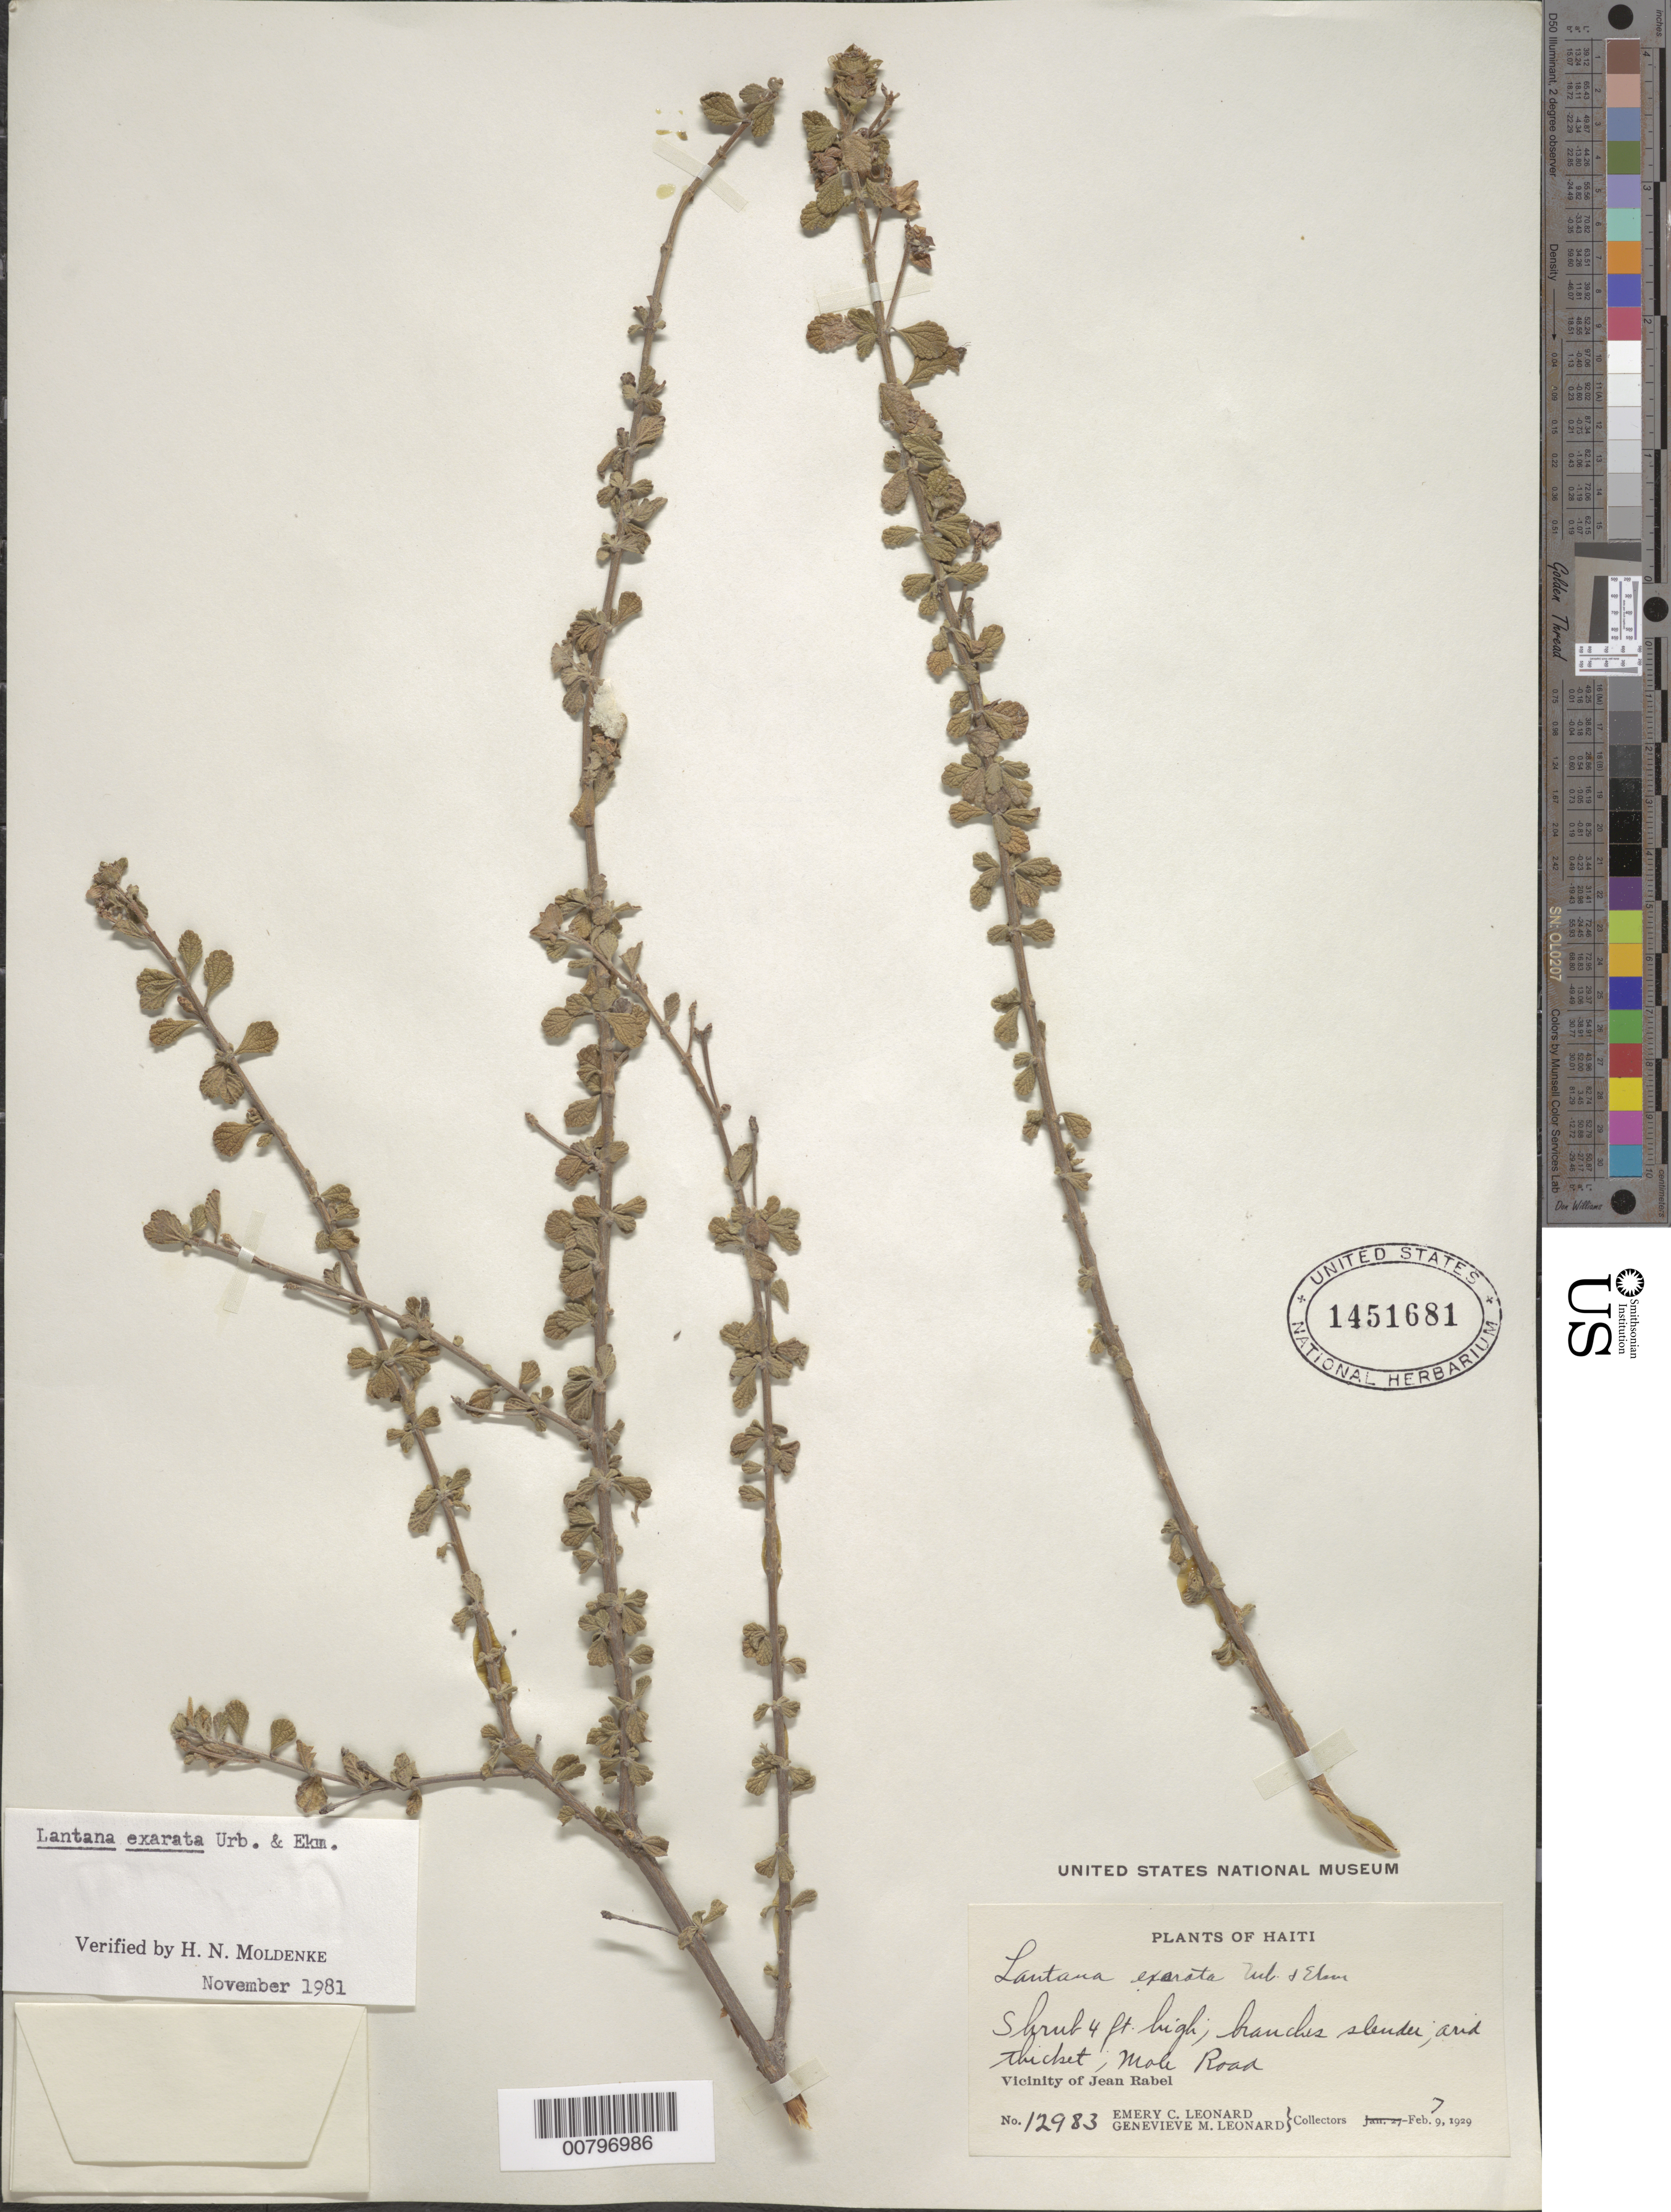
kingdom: Plantae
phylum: Tracheophyta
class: Magnoliopsida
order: Lamiales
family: Verbenaceae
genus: Lantana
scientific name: Lantana exarata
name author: Urb. & Ekman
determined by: Moldenke, H. N.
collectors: E. C. Leonard & G. M. Leonard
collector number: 12983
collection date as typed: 07 Feb 1929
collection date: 1929-02-07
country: Haiti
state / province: Nord-Ouest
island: Hispaniola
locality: Vicinity of Jean Rabel, Mole Road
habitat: Arid thickets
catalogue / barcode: US 1451681